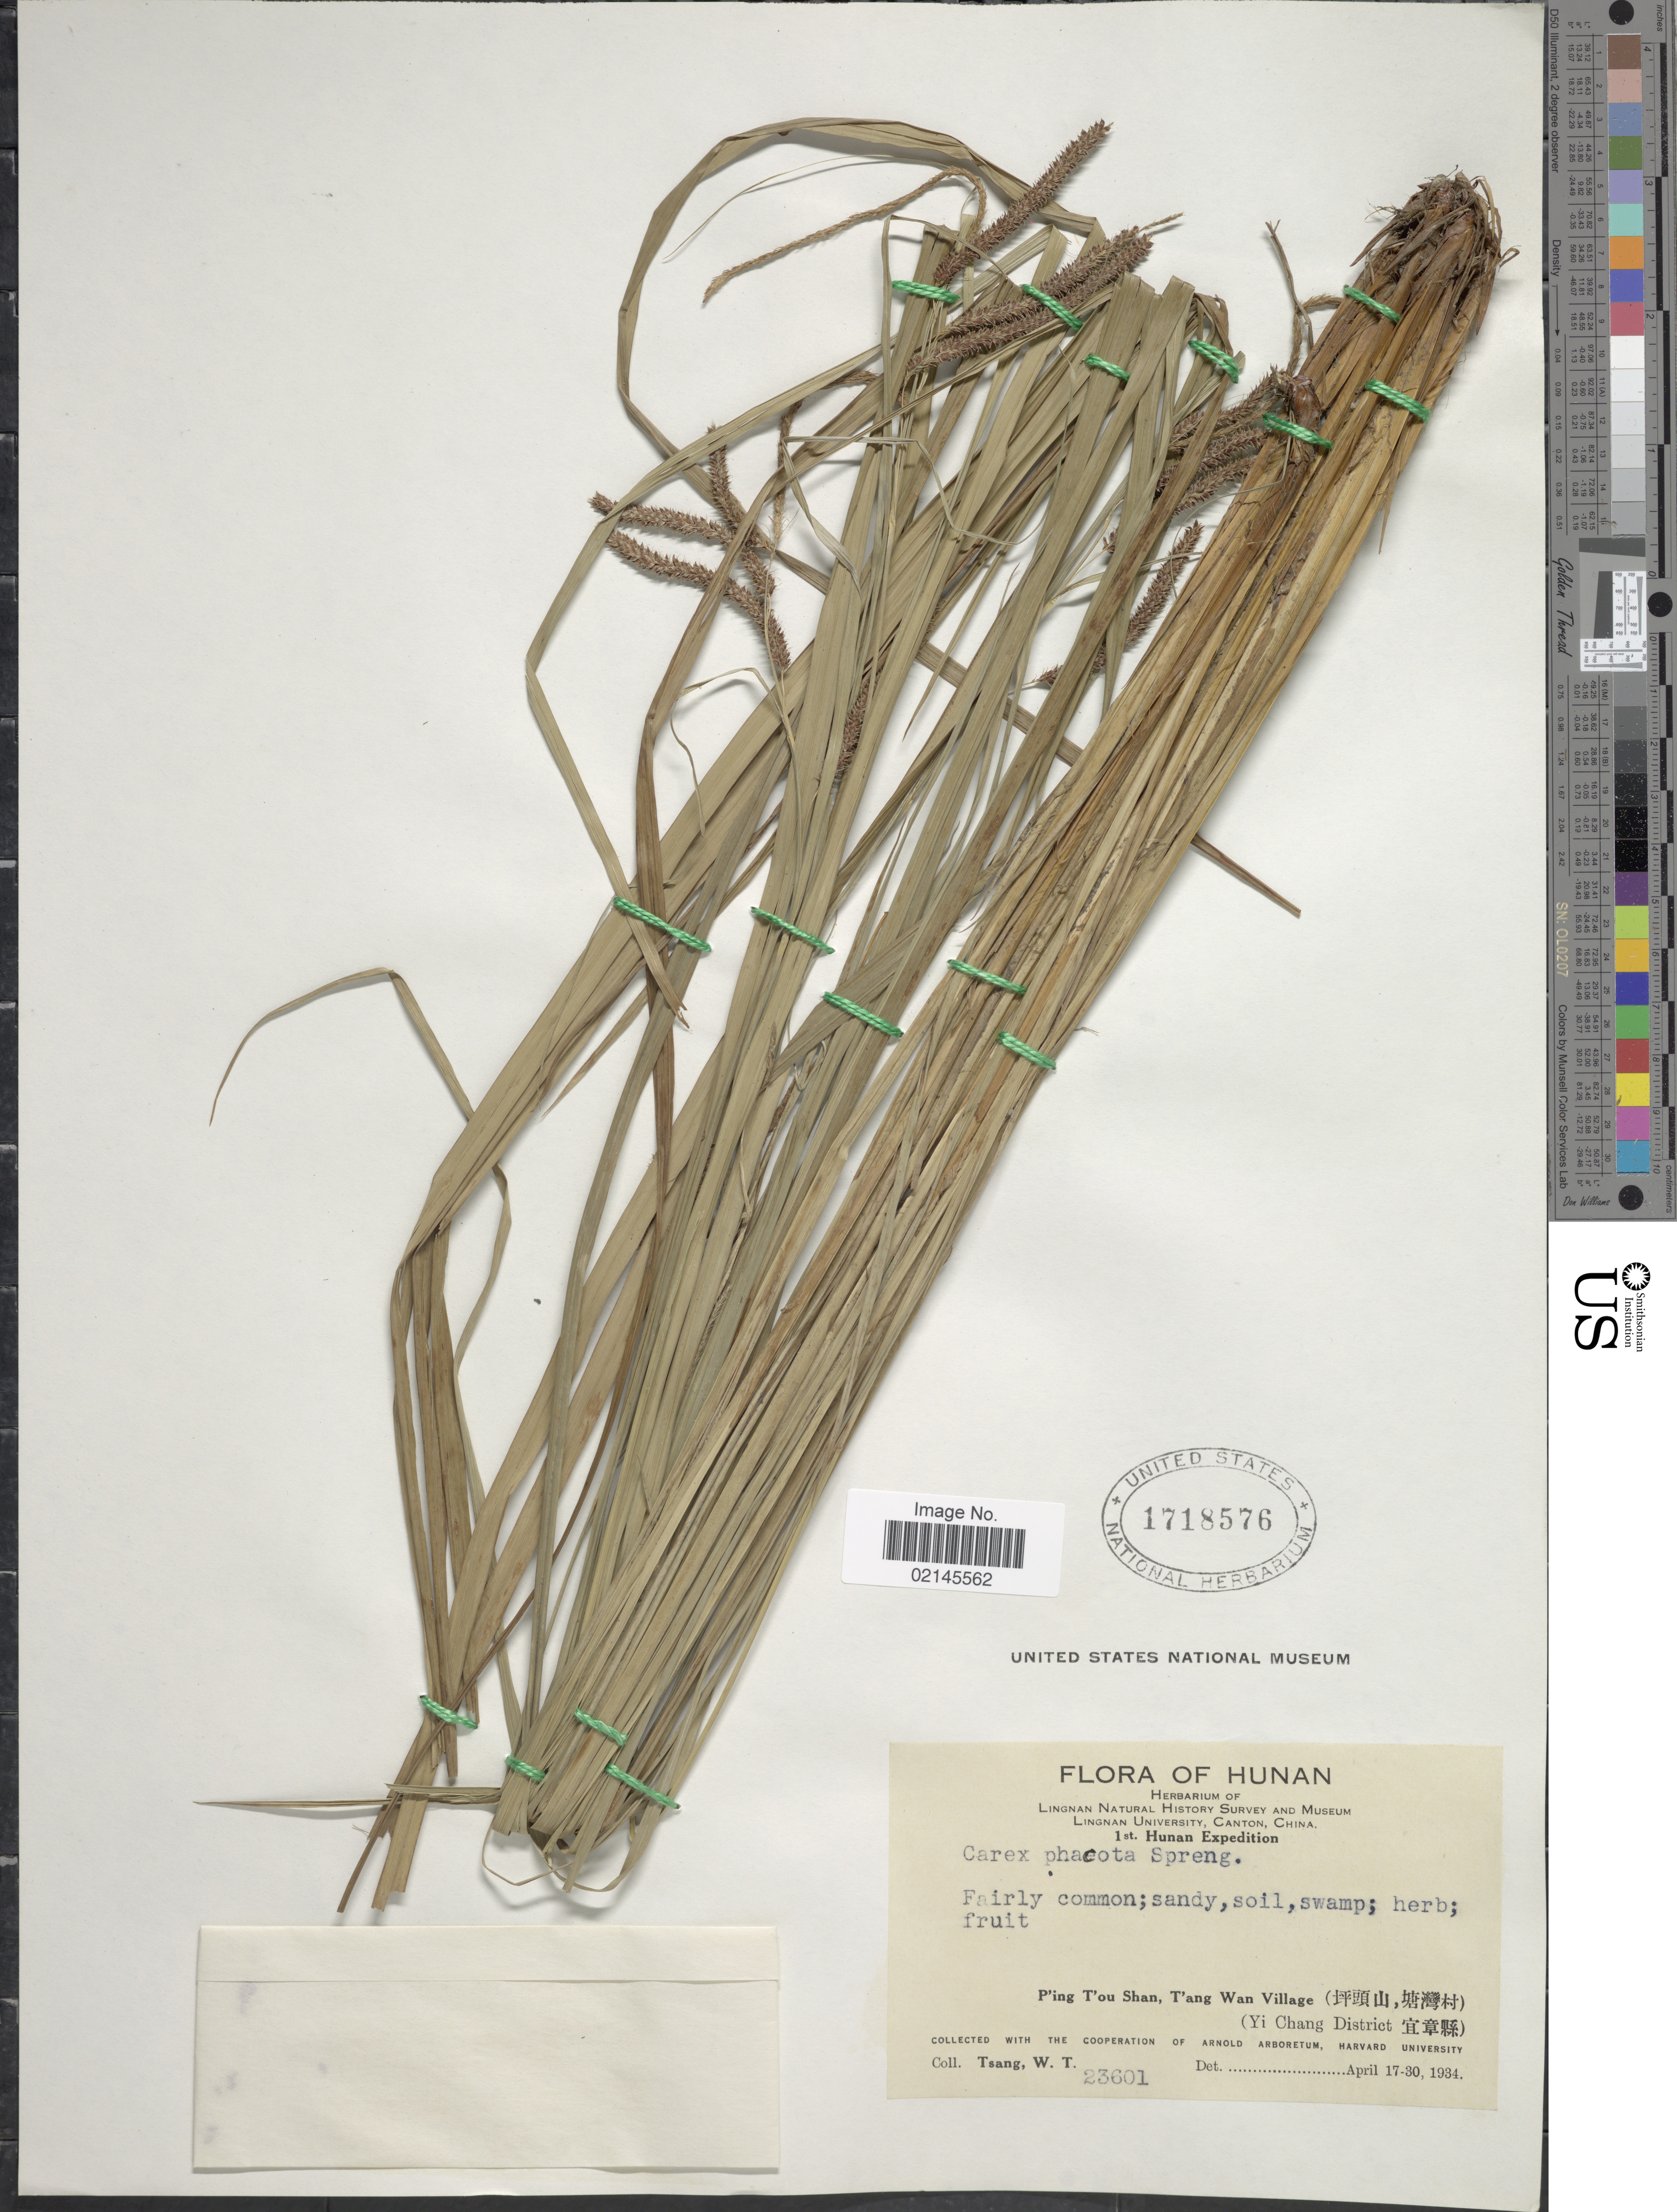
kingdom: Plantae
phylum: Tracheophyta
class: Liliopsida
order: Poales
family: Cyperaceae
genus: Carex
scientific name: Carex phacota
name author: Spreng.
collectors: W. T. Tsang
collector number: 23601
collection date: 1934-04-17/1934-04-30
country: China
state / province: Hunan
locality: P'ing T'ou Shan, T'ang Wan Village, Yi Chang District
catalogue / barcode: US 1718576